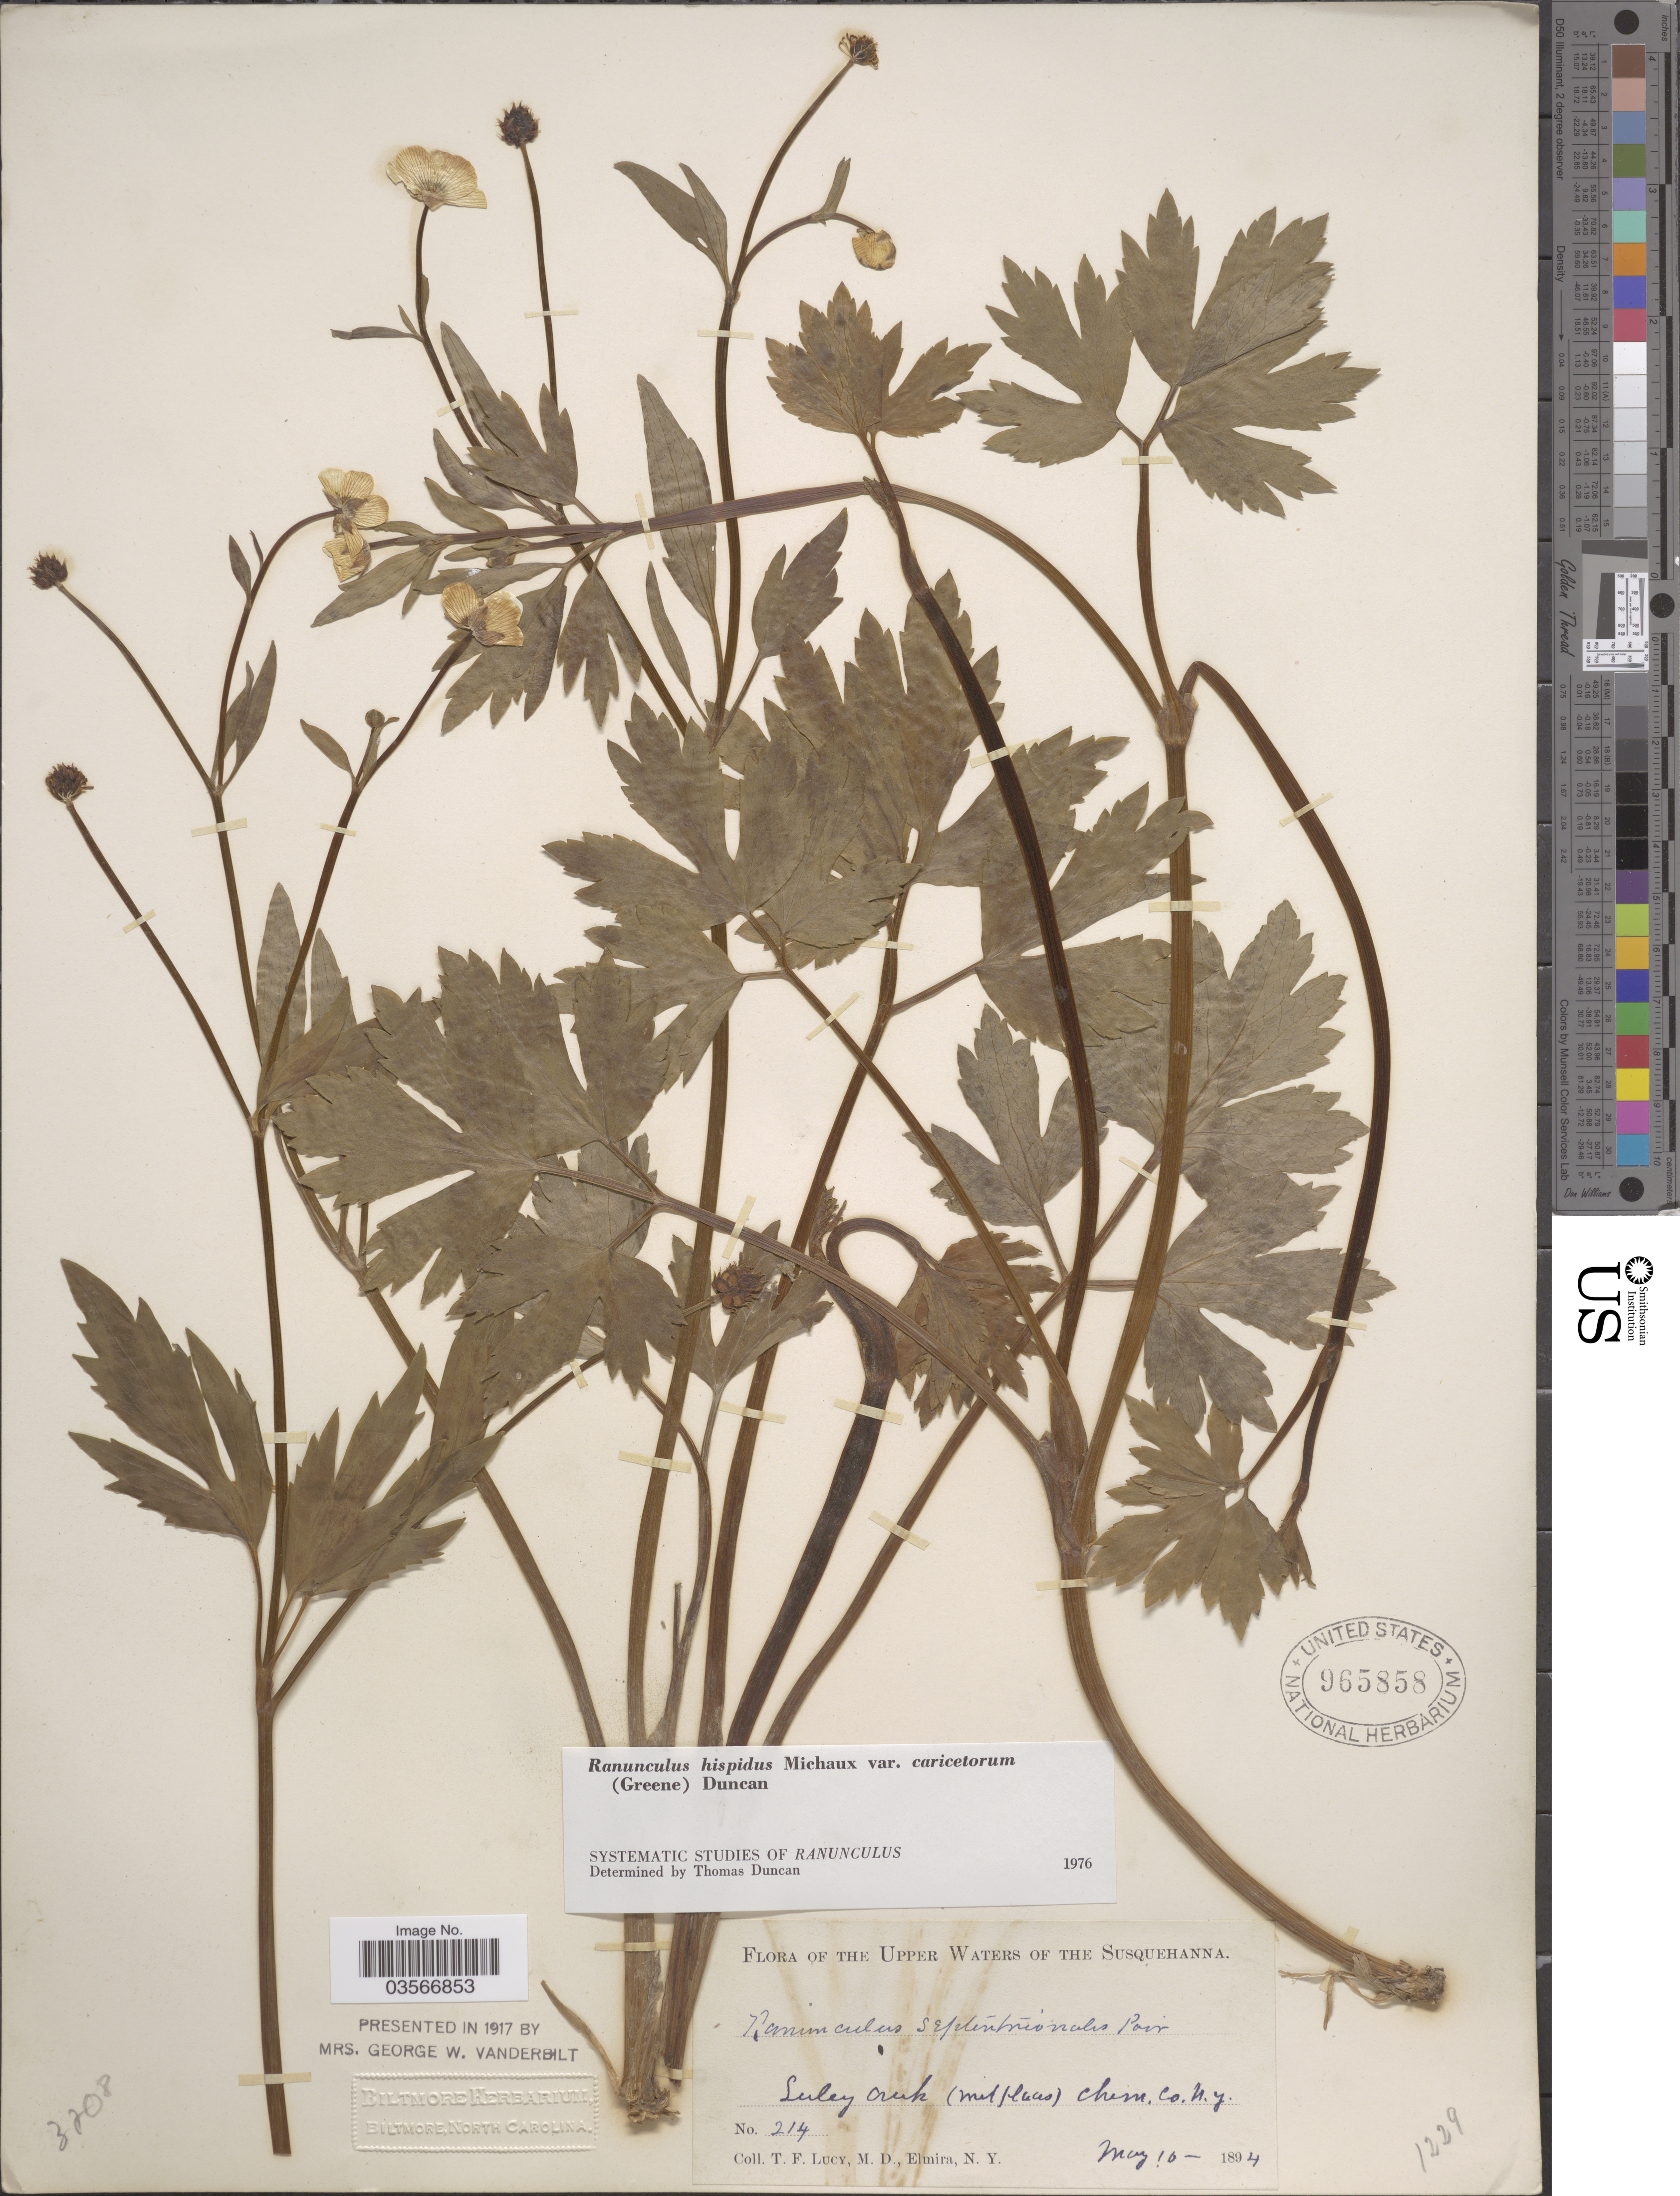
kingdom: Plantae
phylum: Tracheophyta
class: Magnoliopsida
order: Ranunculales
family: Ranunculaceae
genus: Ranunculus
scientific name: Ranunculus hispidus var. caricetorum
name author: Michx.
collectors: T. Lucy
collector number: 214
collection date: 1894-05-10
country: United States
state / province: New York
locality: The Upper Waters of the Susquehanna. Suley Creek (midplaces) Chem Co.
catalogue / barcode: US 965858